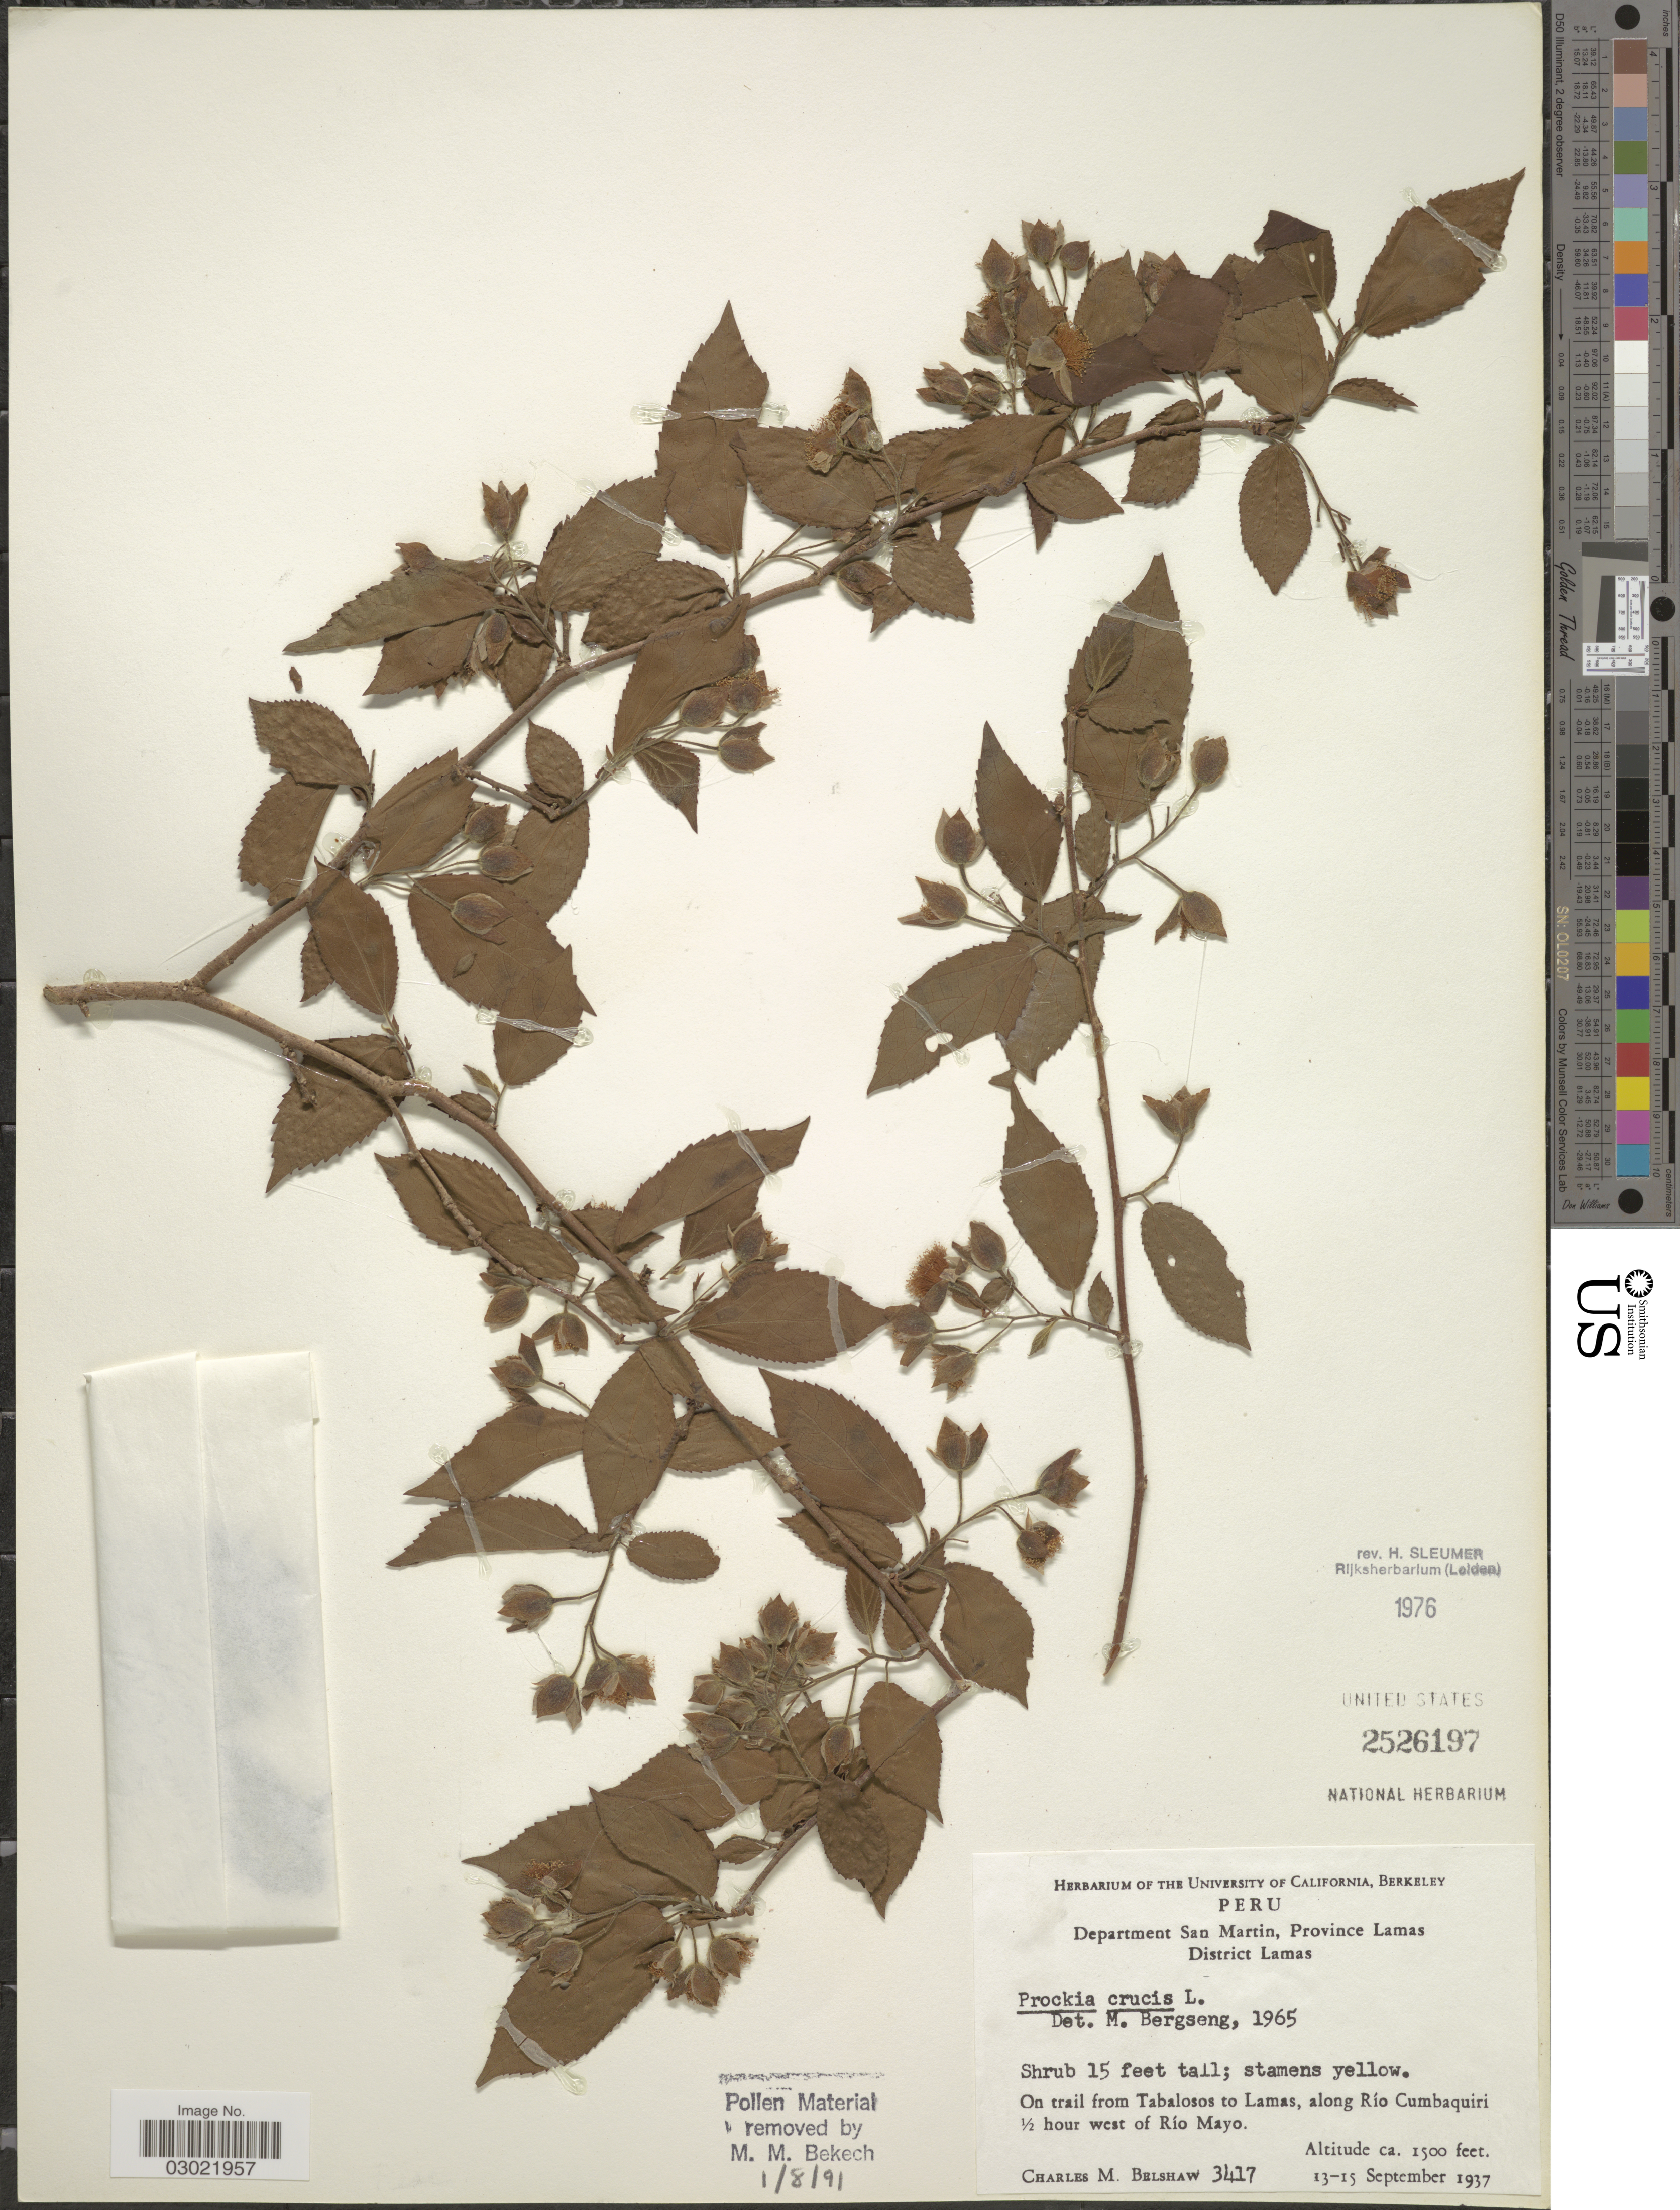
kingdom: Plantae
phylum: Tracheophyta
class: Magnoliopsida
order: Malpighiales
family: Salicaceae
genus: Prockia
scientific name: Prockia crucis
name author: P. Browne ex L.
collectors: C. Shaw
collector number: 3417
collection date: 1937-09-13/1937-09-15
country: Peru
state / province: San Martín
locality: Department San Martin, Province Lamas. District Lamas. On trail from Tabalosos to Lamas, along Río Cumbaquiri ½ hour west of Río Mayo.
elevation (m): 457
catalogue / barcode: US 2526197